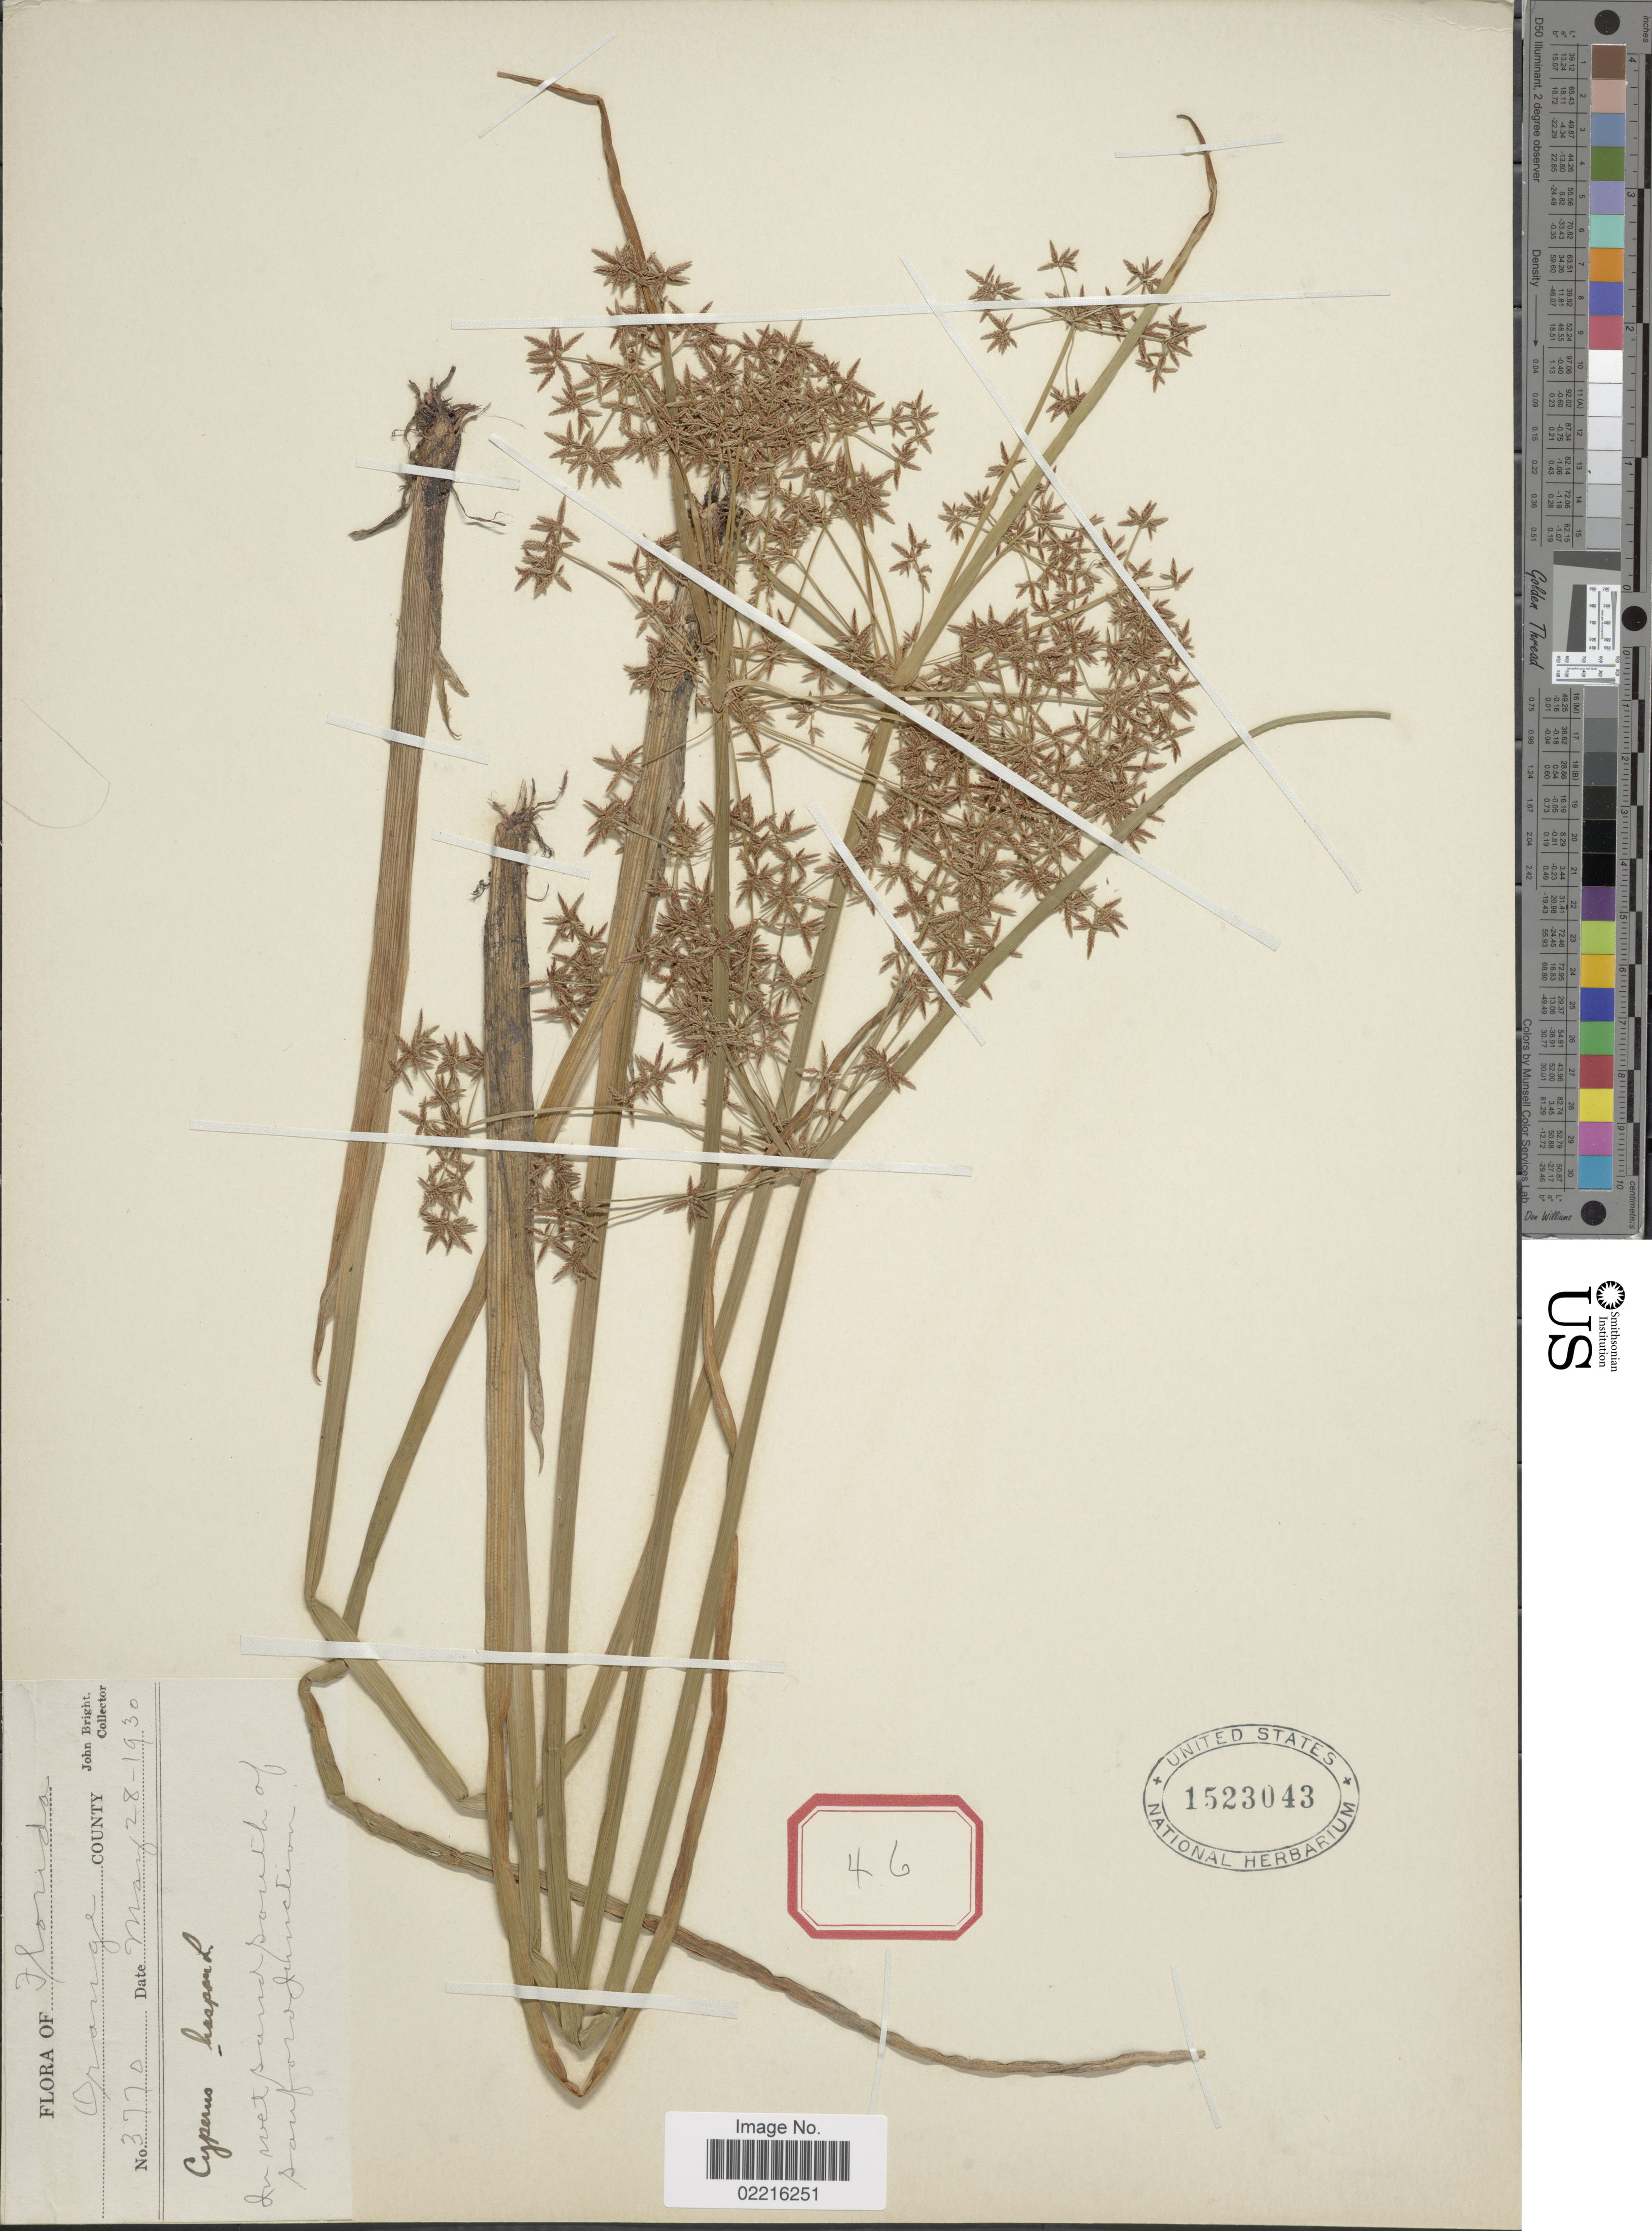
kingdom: Plantae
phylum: Tracheophyta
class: Liliopsida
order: Poales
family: Cyperaceae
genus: Cyperus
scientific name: Cyperus haspan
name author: L.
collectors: J. Bright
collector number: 3770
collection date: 1930-05-28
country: United States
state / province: Florida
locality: Orange County south of Sanford Junction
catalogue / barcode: US 1523043